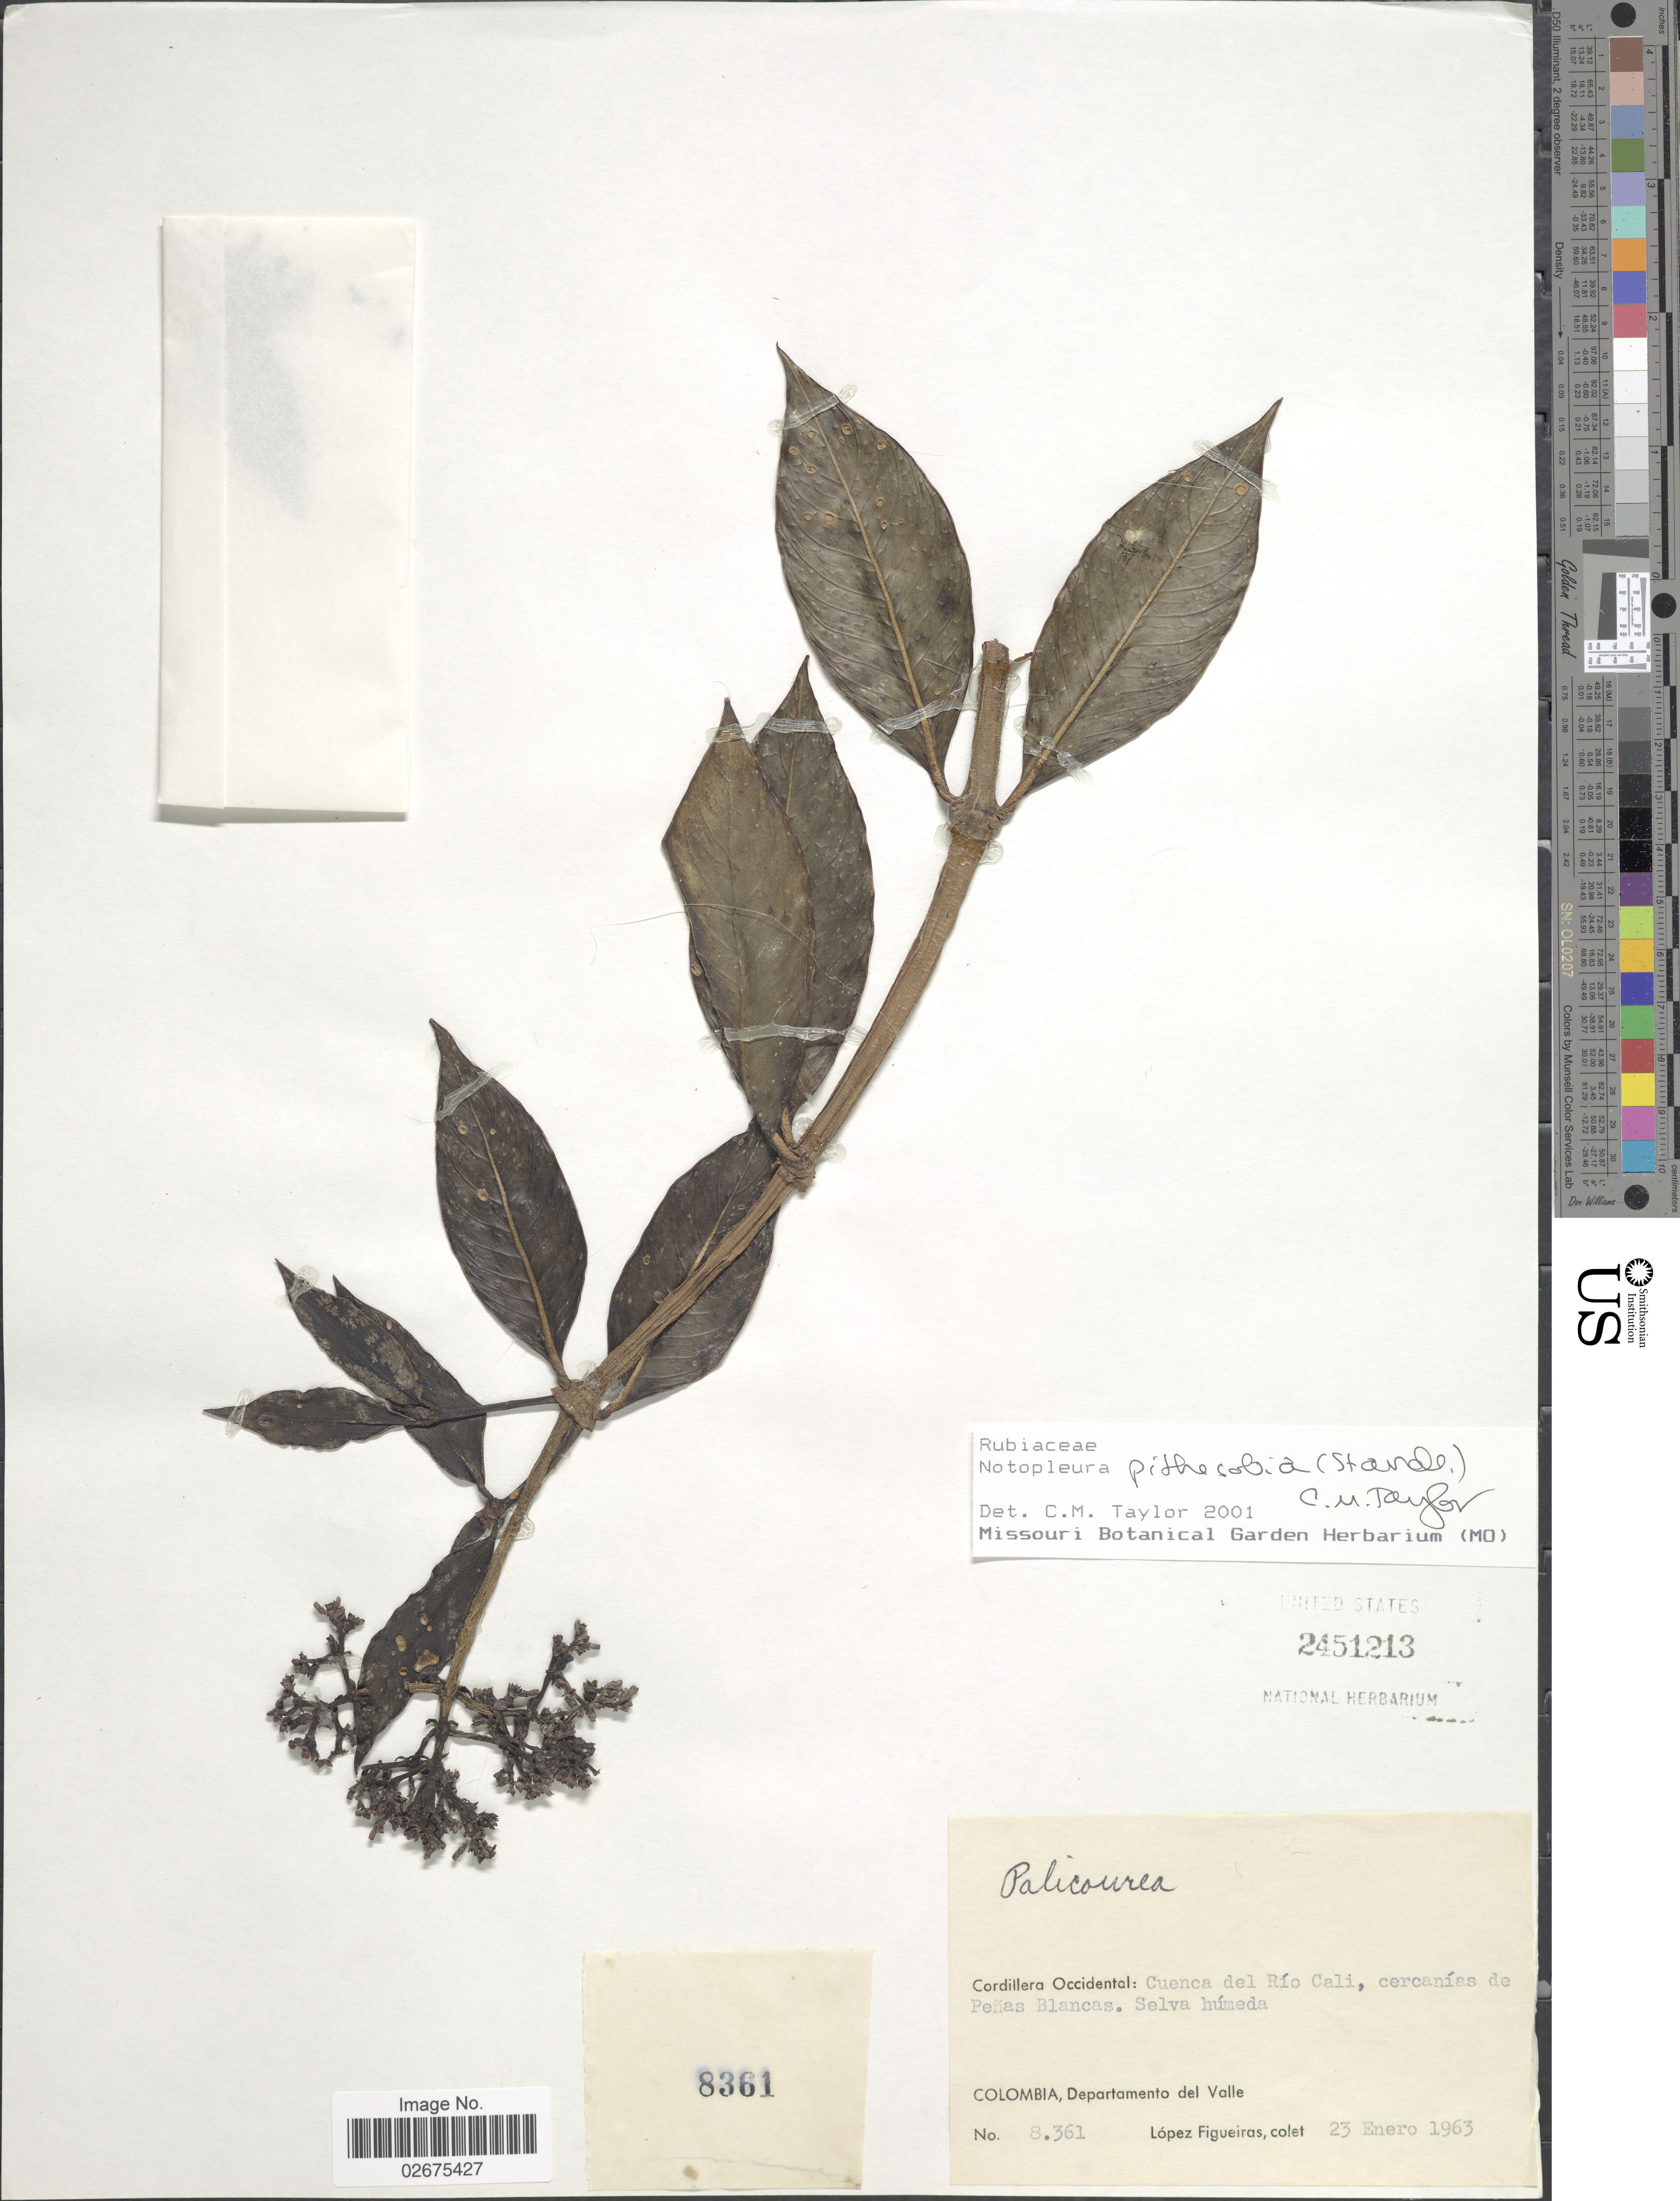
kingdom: Plantae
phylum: Tracheophyta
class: Magnoliopsida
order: Gentianales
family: Rubiaceae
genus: Notopleura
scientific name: Notopleura pithecobia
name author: (Standl.) C.M. Taylor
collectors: M. López Figueiras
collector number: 8361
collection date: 1963-01-23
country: Colombia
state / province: Valle del Cauca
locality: Cordilelra Occidental: Cuenca del Rio Cali, cercanias de Penas Blancas. Departamento del Valle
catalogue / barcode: US 2451213